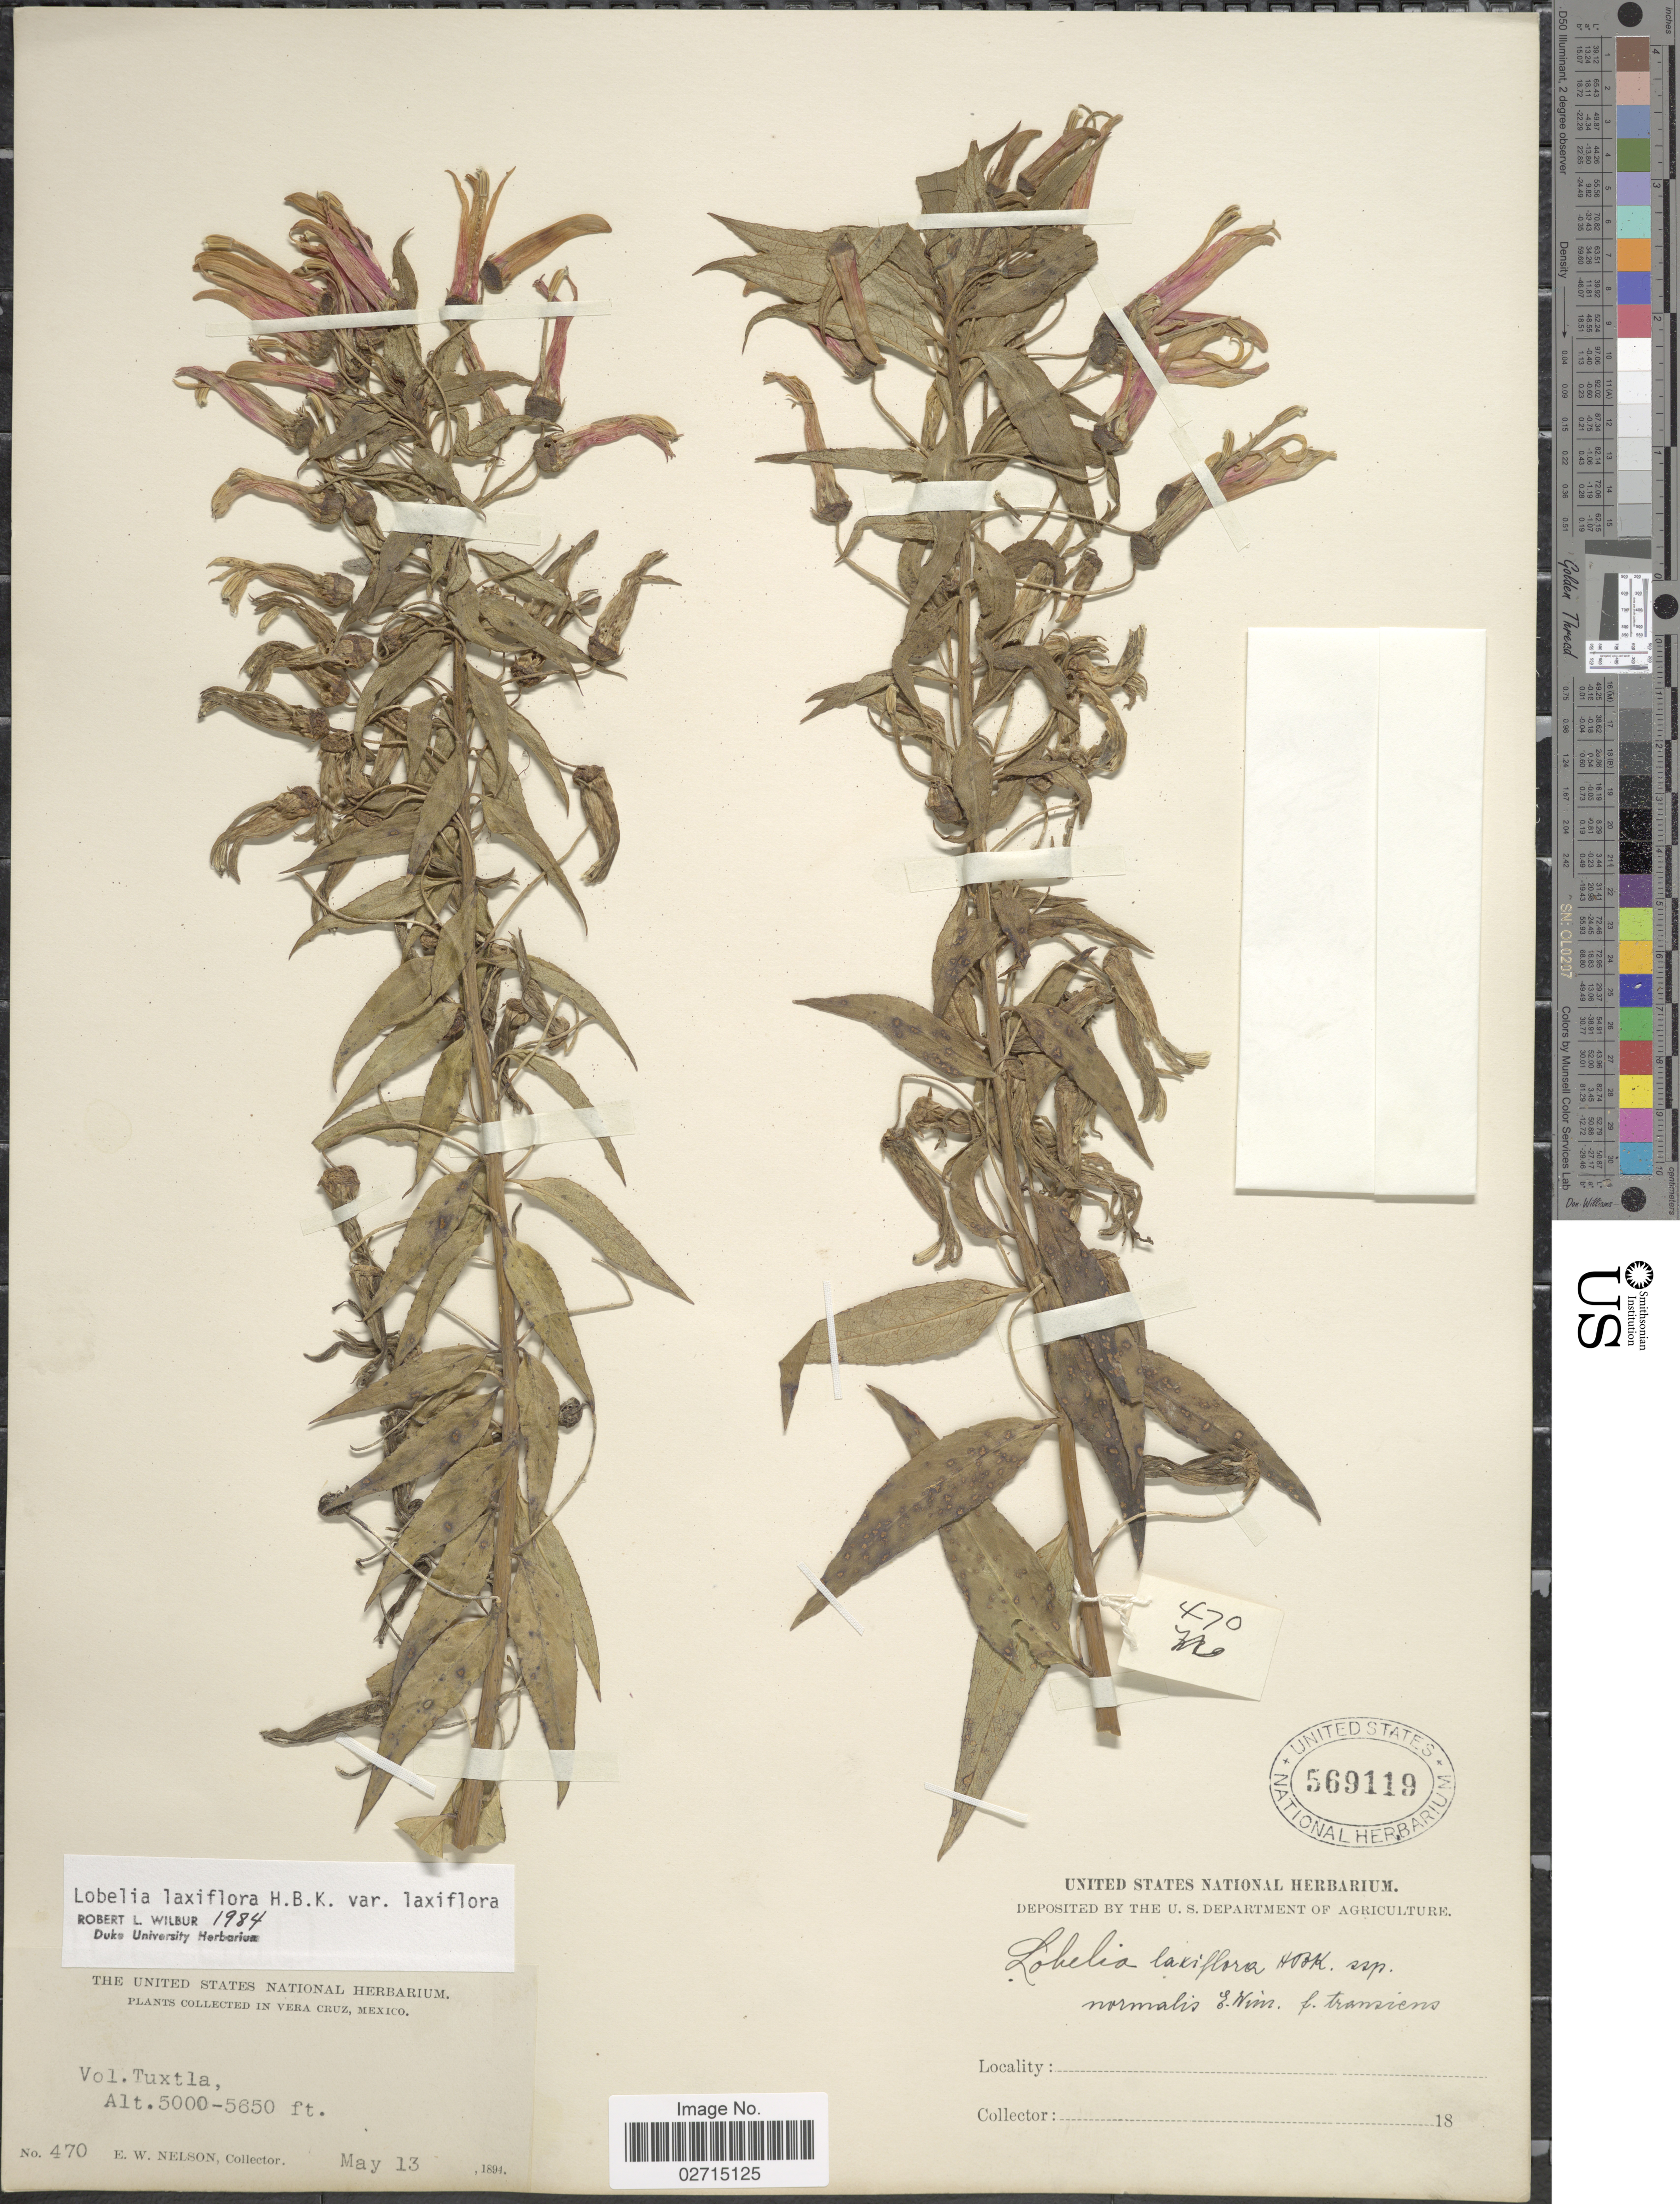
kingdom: Plantae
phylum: Tracheophyta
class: Magnoliopsida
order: Asterales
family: Campanulaceae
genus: Lobelia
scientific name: Lobelia laxiflora subsp. laxiflora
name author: Kunth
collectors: E. W. Nelson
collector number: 470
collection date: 1894-05-13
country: Mexico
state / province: Veracruz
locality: In Vera Cruz, Vol. Tuxtla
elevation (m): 1524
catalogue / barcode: US 569119